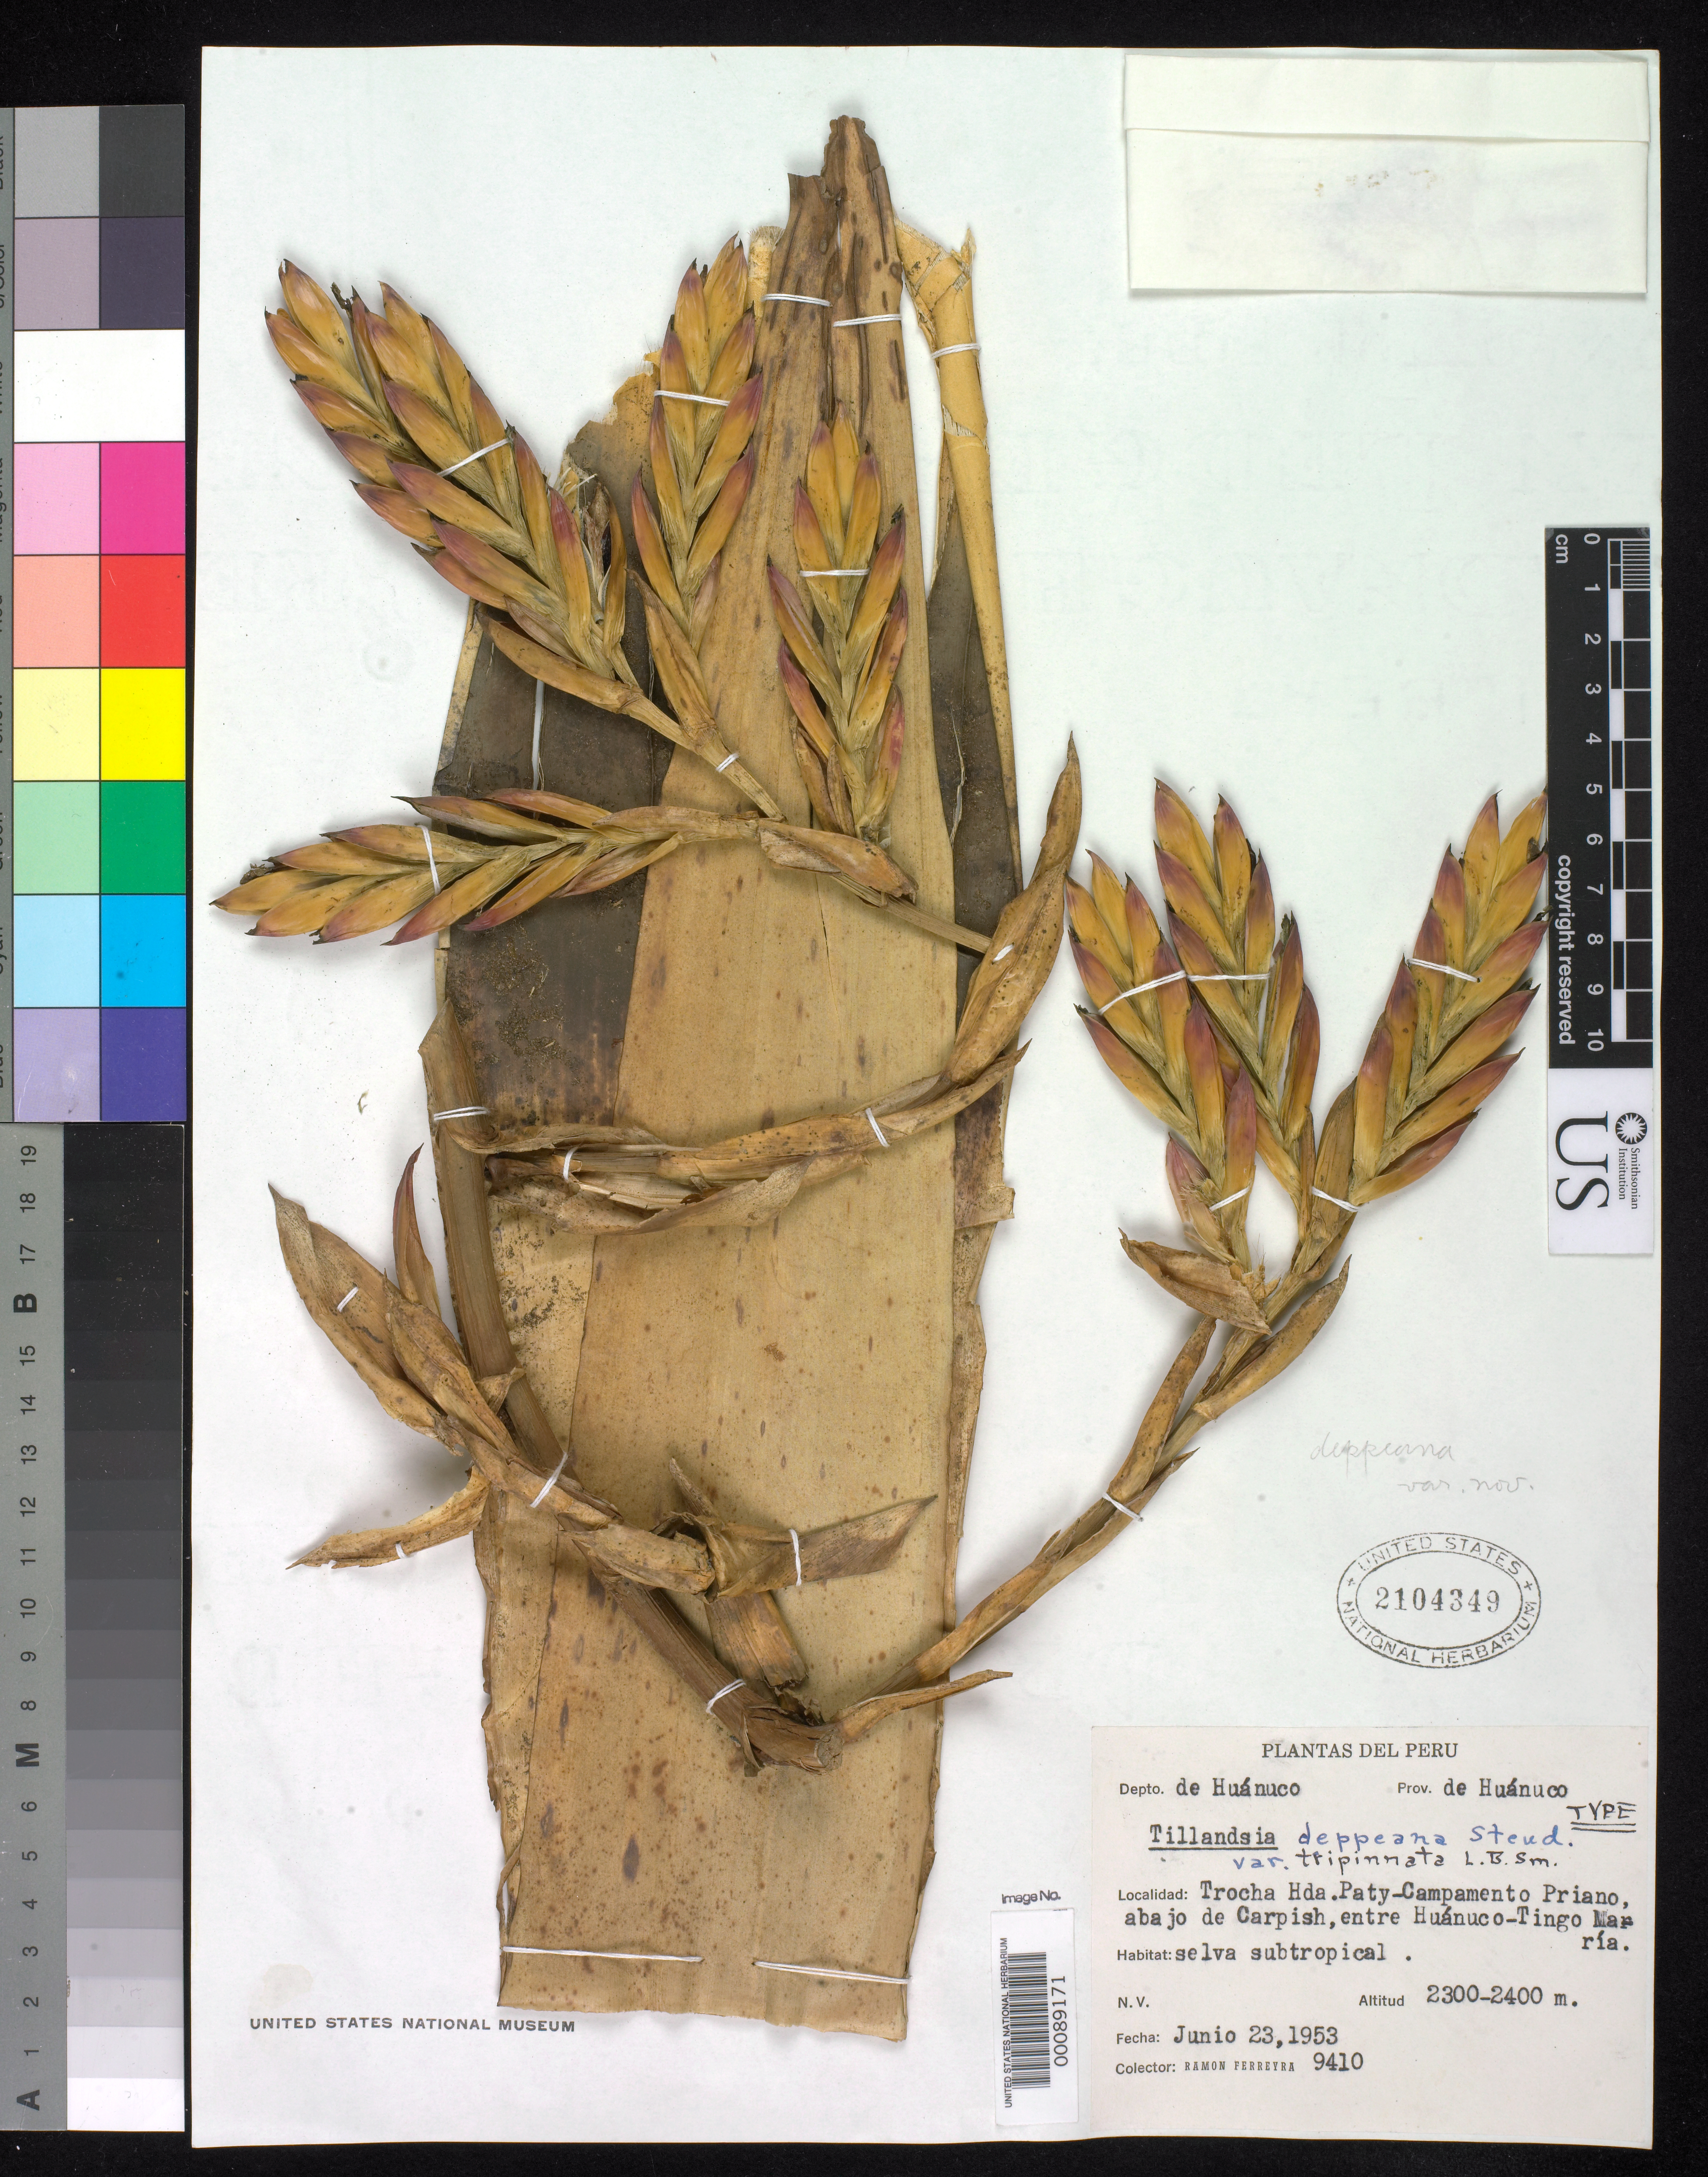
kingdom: Plantae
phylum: Tracheophyta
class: Liliopsida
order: Poales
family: Bromeliaceae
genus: Tillandsia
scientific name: Tillandsia deppeana var. tripinnata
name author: L.B. Sm.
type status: Holotype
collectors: R. A. Ferreyra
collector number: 9410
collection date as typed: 23 Jun 1953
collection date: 1953-06-23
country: Peru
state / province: Huánuco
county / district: Huánuco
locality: below Carpish, between Huánuco and Tingo María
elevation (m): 2300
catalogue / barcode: US 2104349